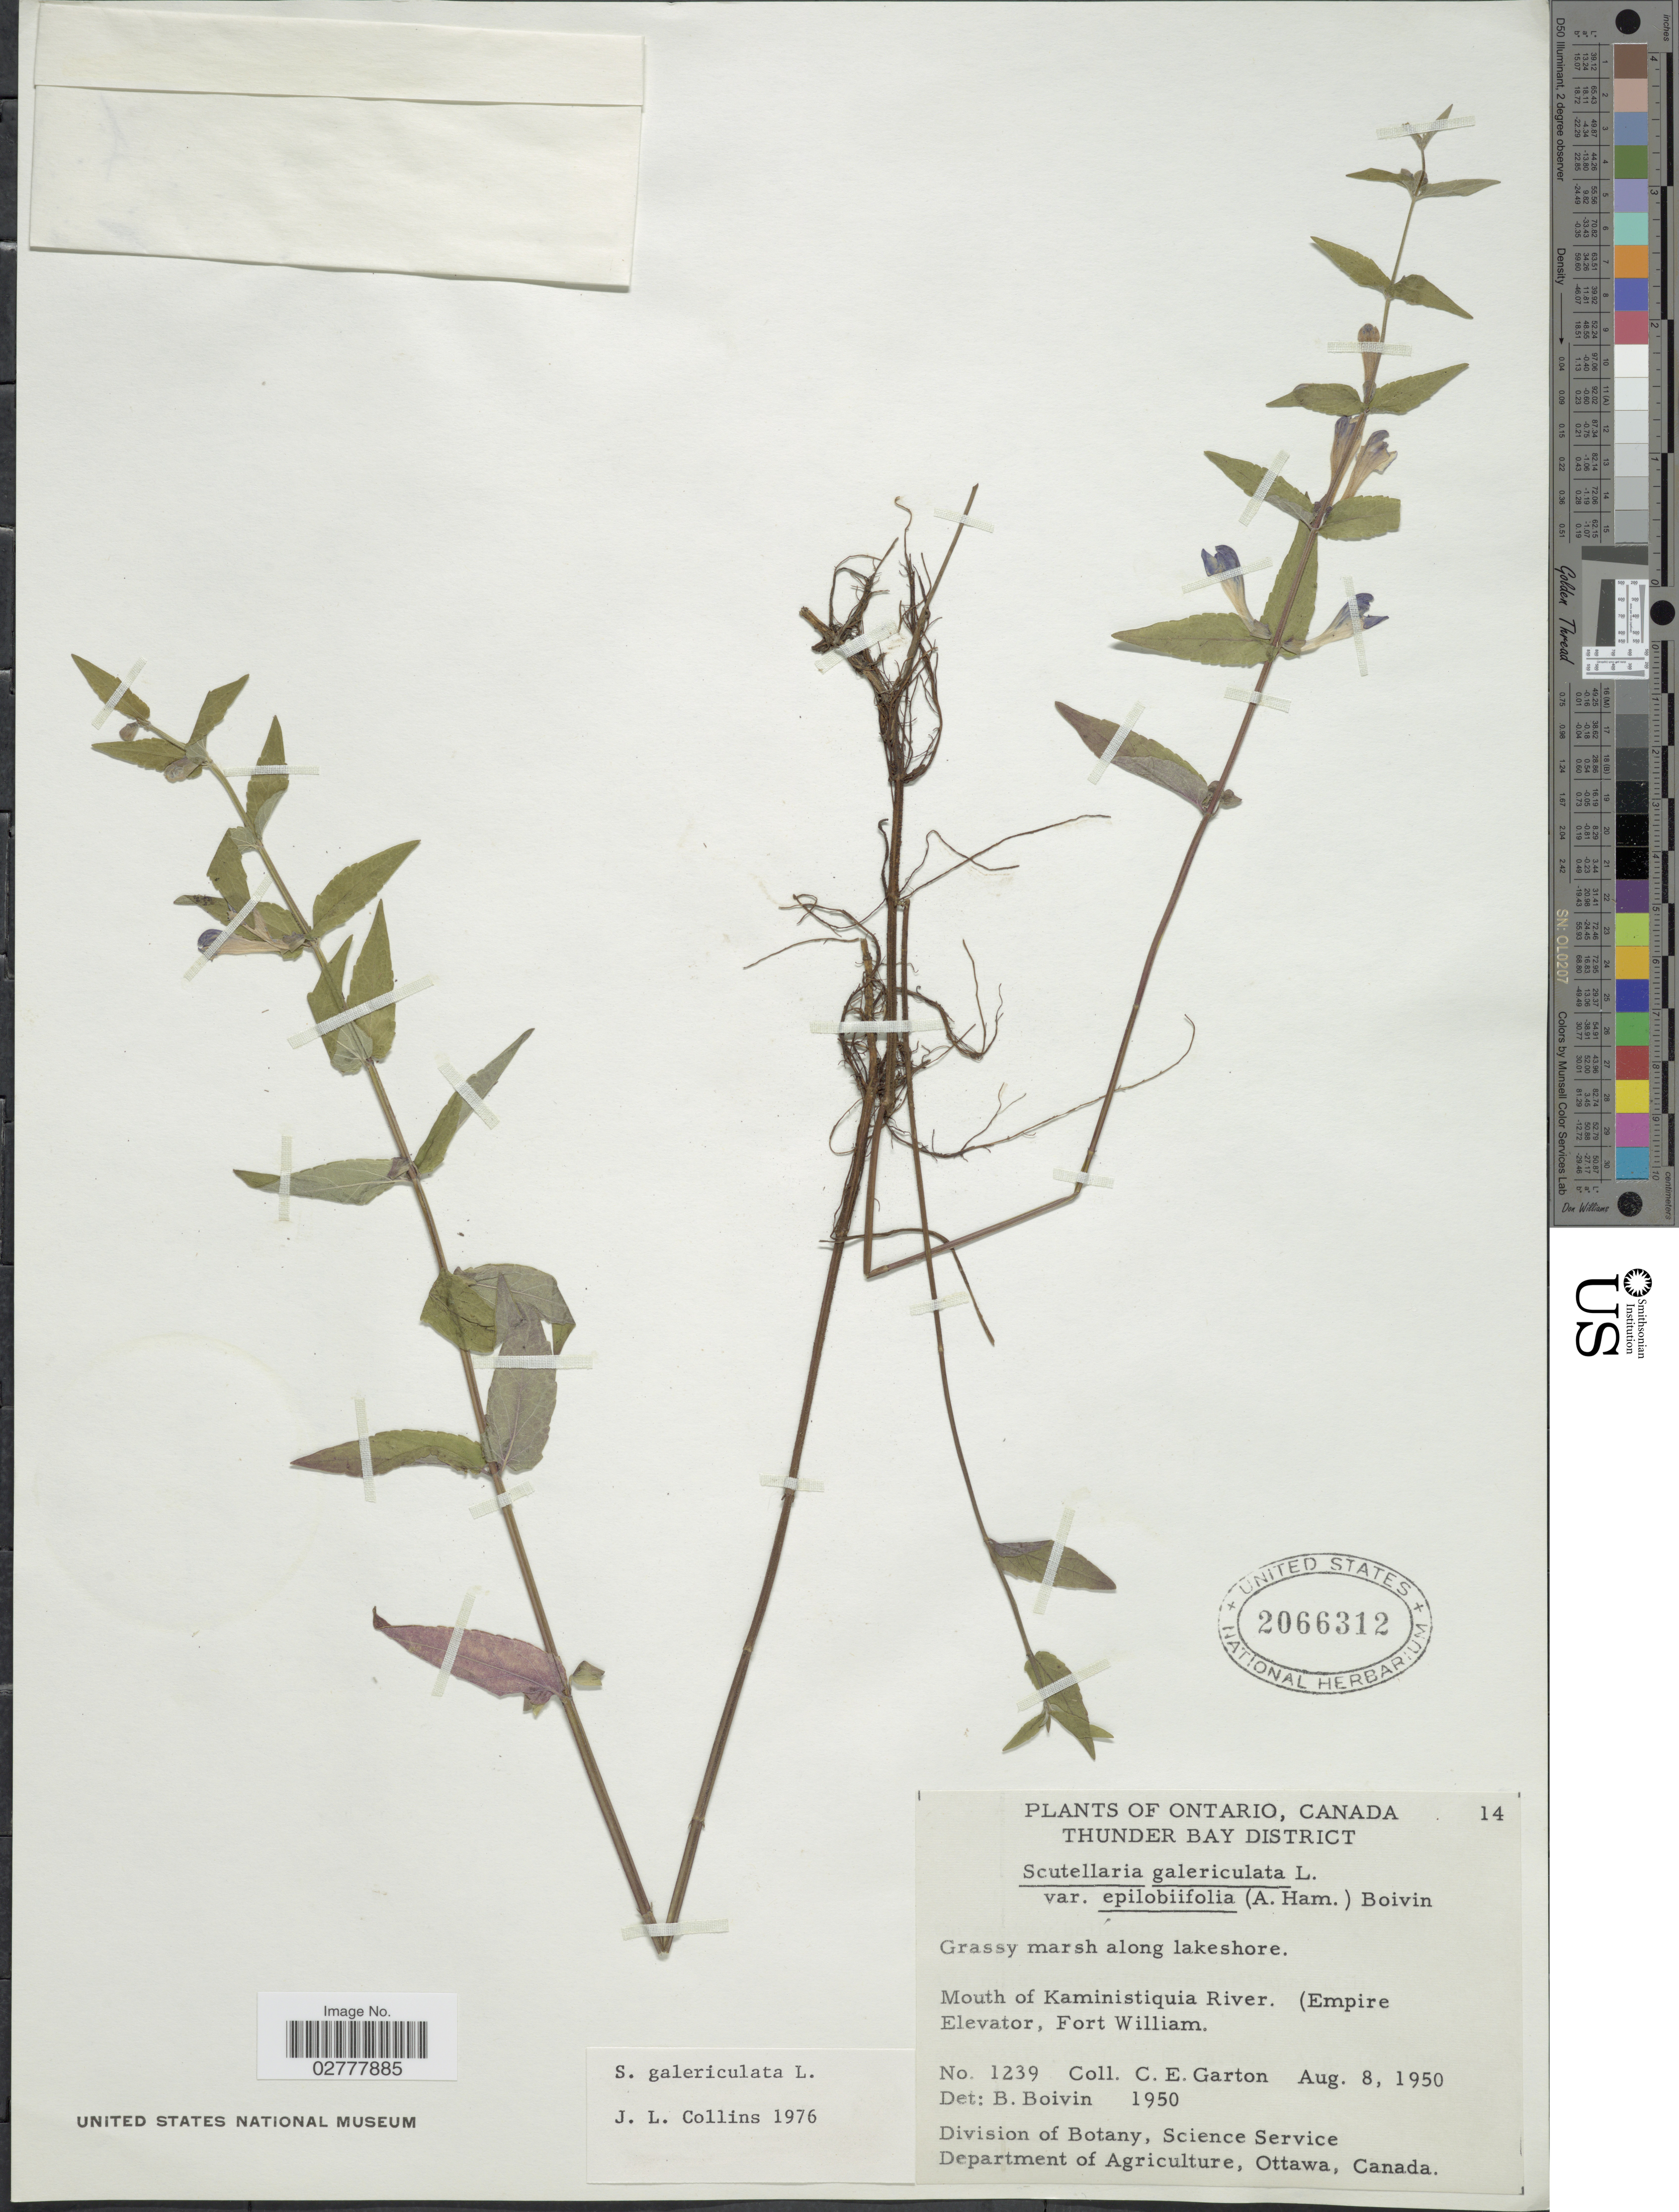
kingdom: Plantae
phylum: Tracheophyta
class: Magnoliopsida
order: Lamiales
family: Lamiaceae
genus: Scutellaria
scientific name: Scutellaria galericulata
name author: L.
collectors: C. E. Garton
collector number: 1239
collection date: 1950-08-08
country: Canada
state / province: Ontario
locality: Thunder Bay District. Mouth of Kaministiquia River. (Empire Elevator, Fort William.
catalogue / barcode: US 2066312